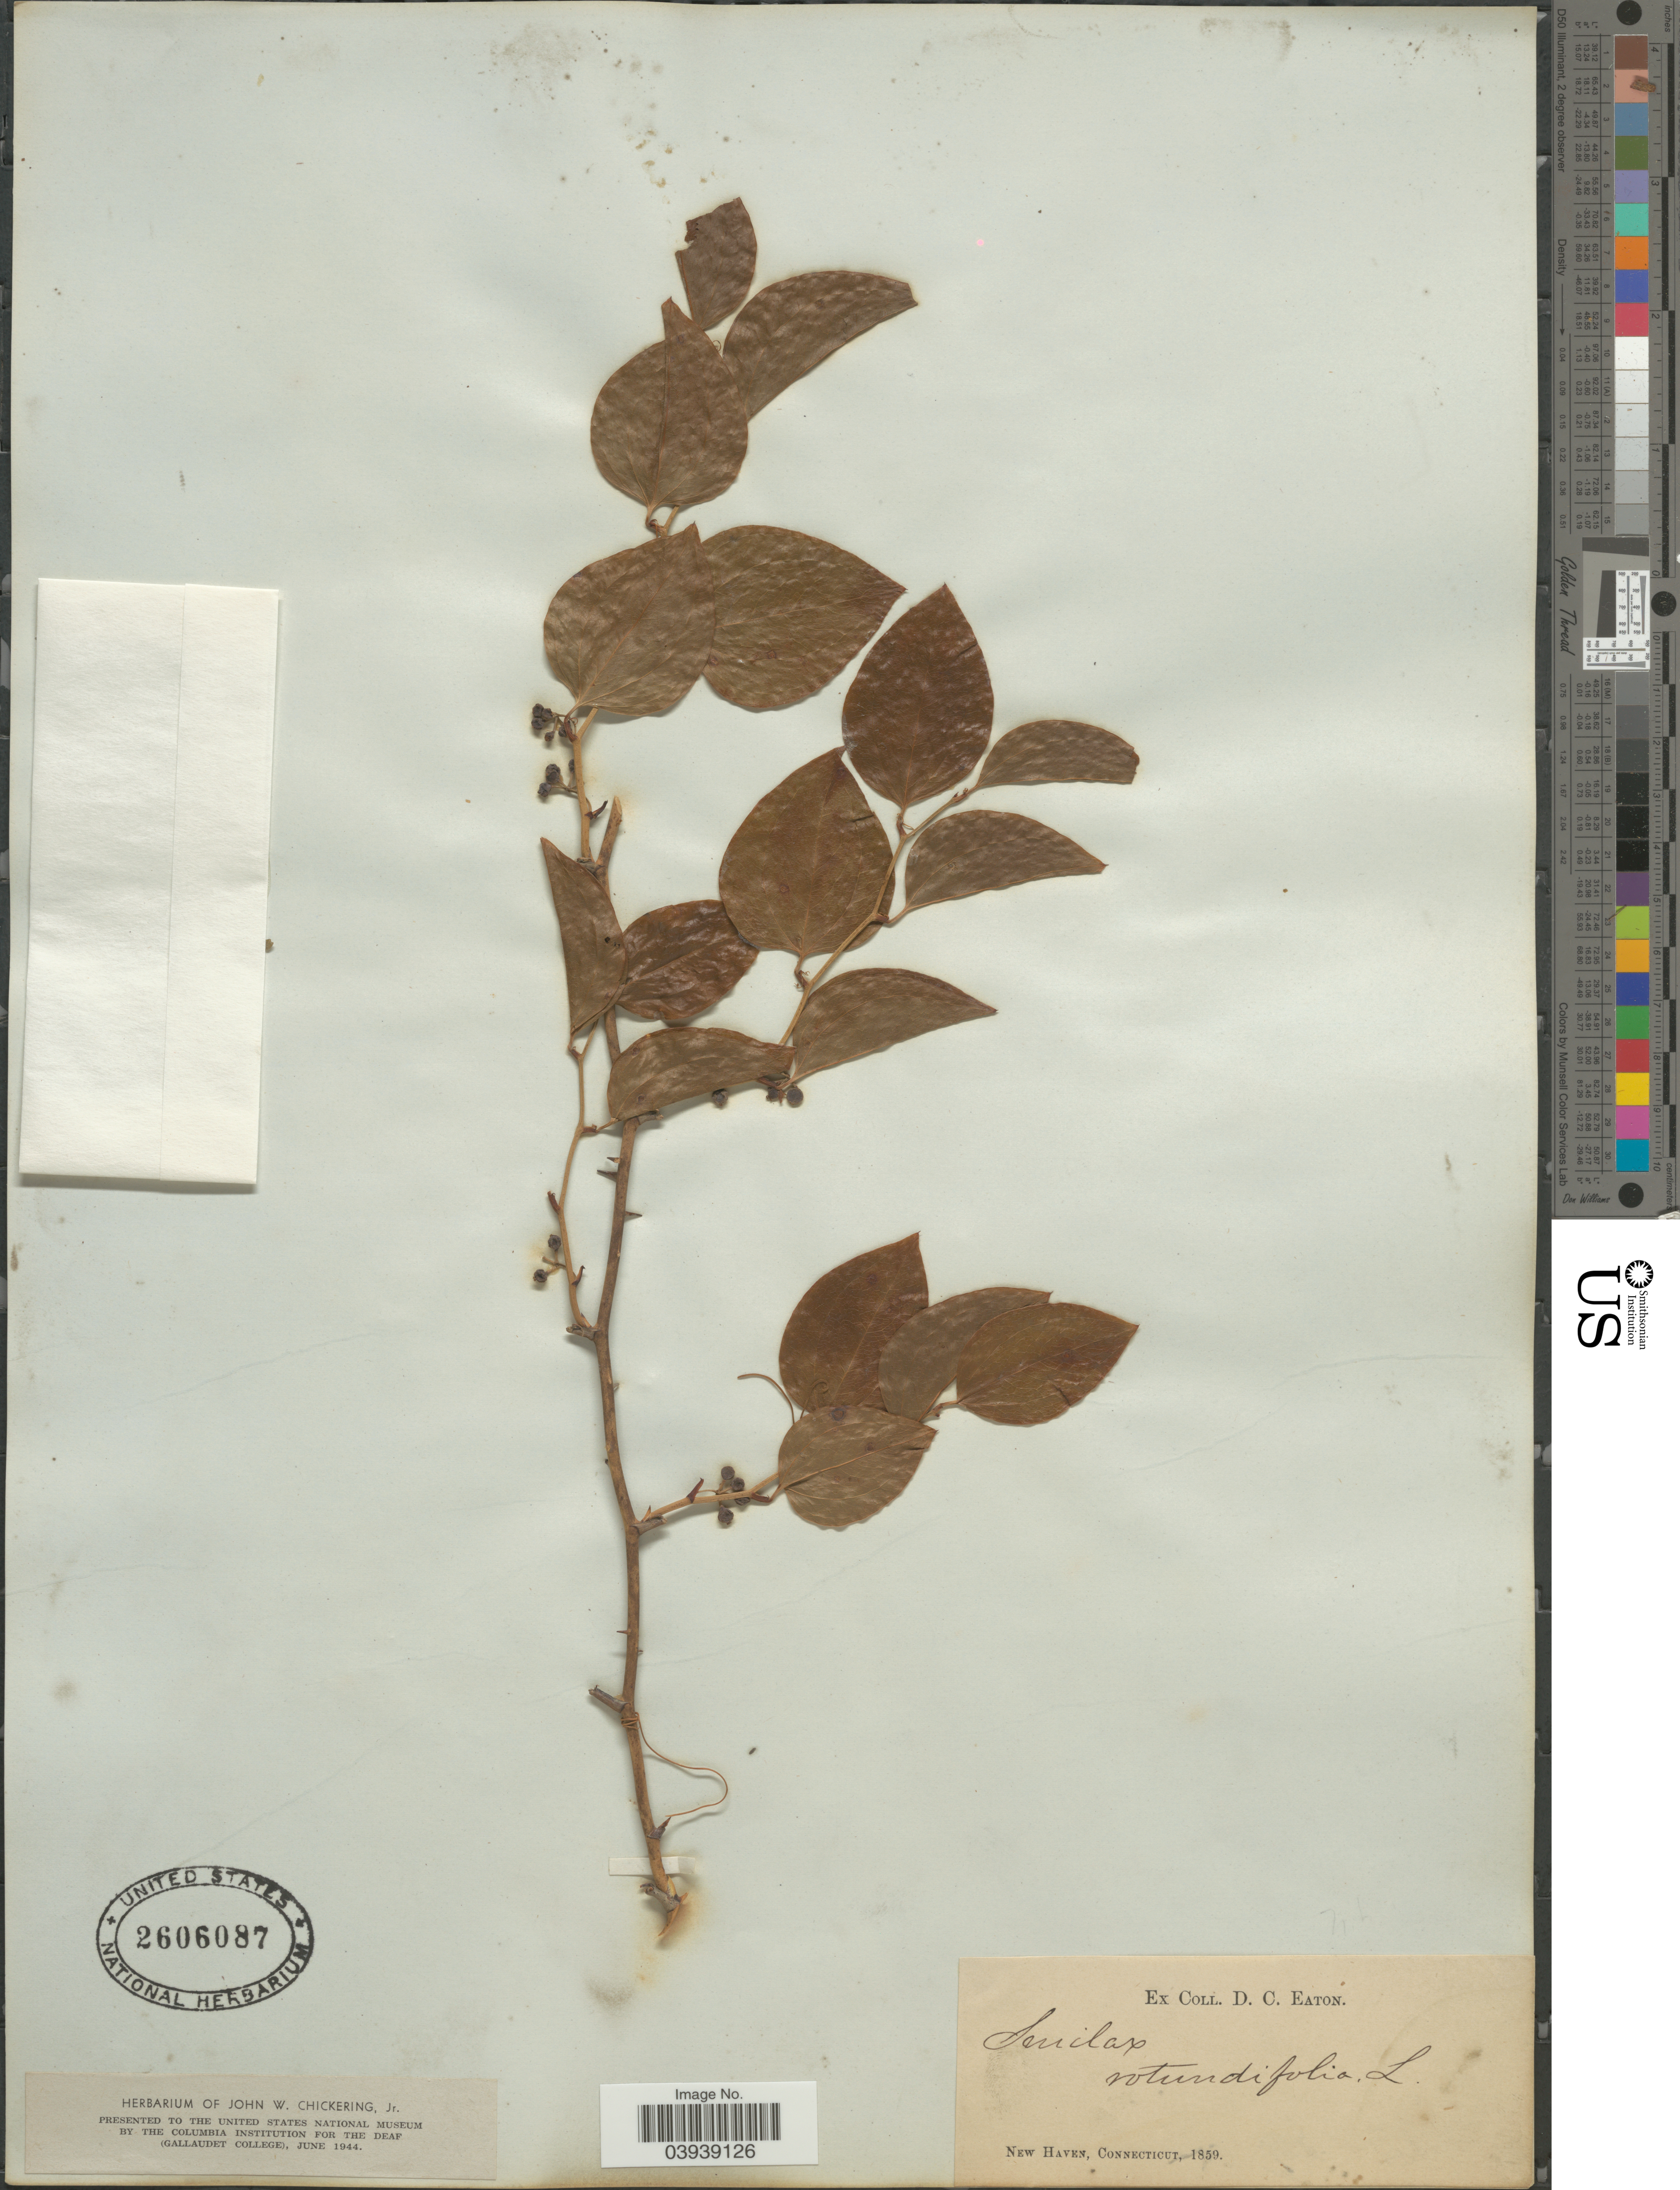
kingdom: Plantae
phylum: Tracheophyta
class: Liliopsida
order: Liliales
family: Smilacaceae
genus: Smilax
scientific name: Smilax rotundifolia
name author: L.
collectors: D. Eaton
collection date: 1859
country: United States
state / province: Connecticut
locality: New Haven.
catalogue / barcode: US 2606087